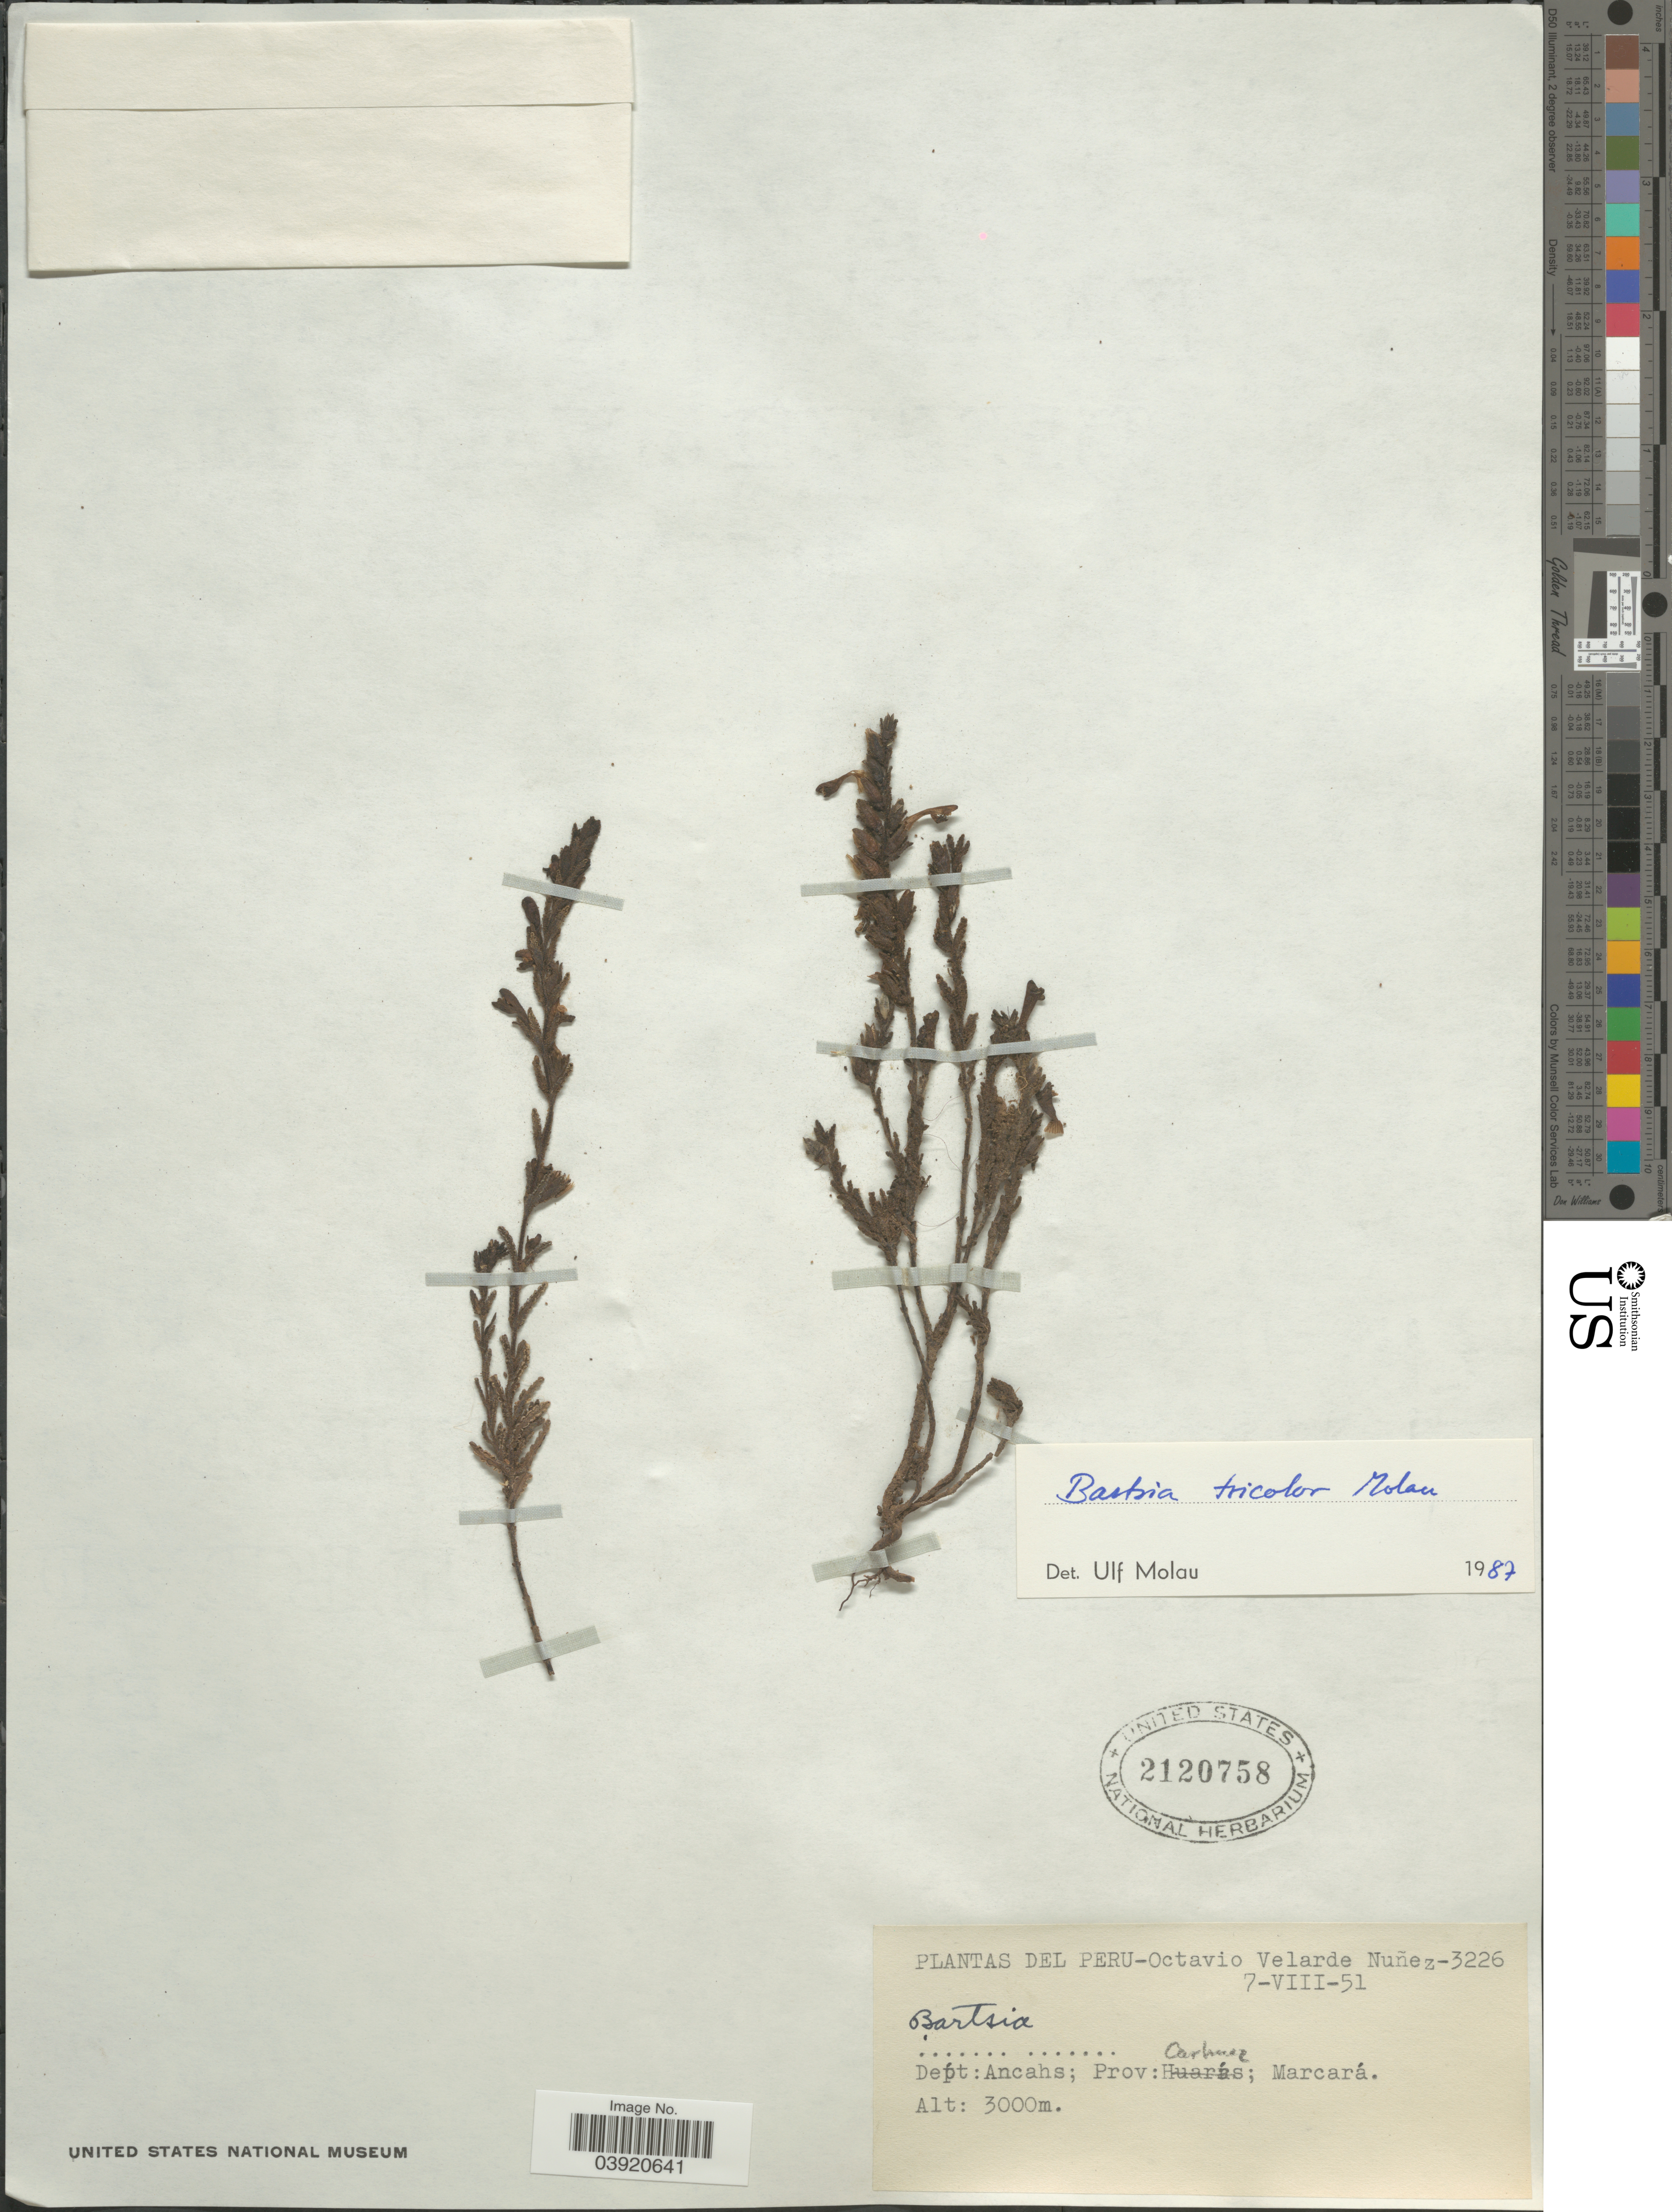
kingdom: Plantae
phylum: Tracheophyta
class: Magnoliopsida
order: Lamiales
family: Orobanchaceae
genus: Bartsia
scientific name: Bartsia tricolor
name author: Molau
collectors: O. Velarde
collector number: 3226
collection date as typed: Transcribed d/m/y: 7/8/51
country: Peru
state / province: Ancash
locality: Dept: Ancahs; Prov. Carhuaz; Marcará.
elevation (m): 3000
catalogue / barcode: US 2120758